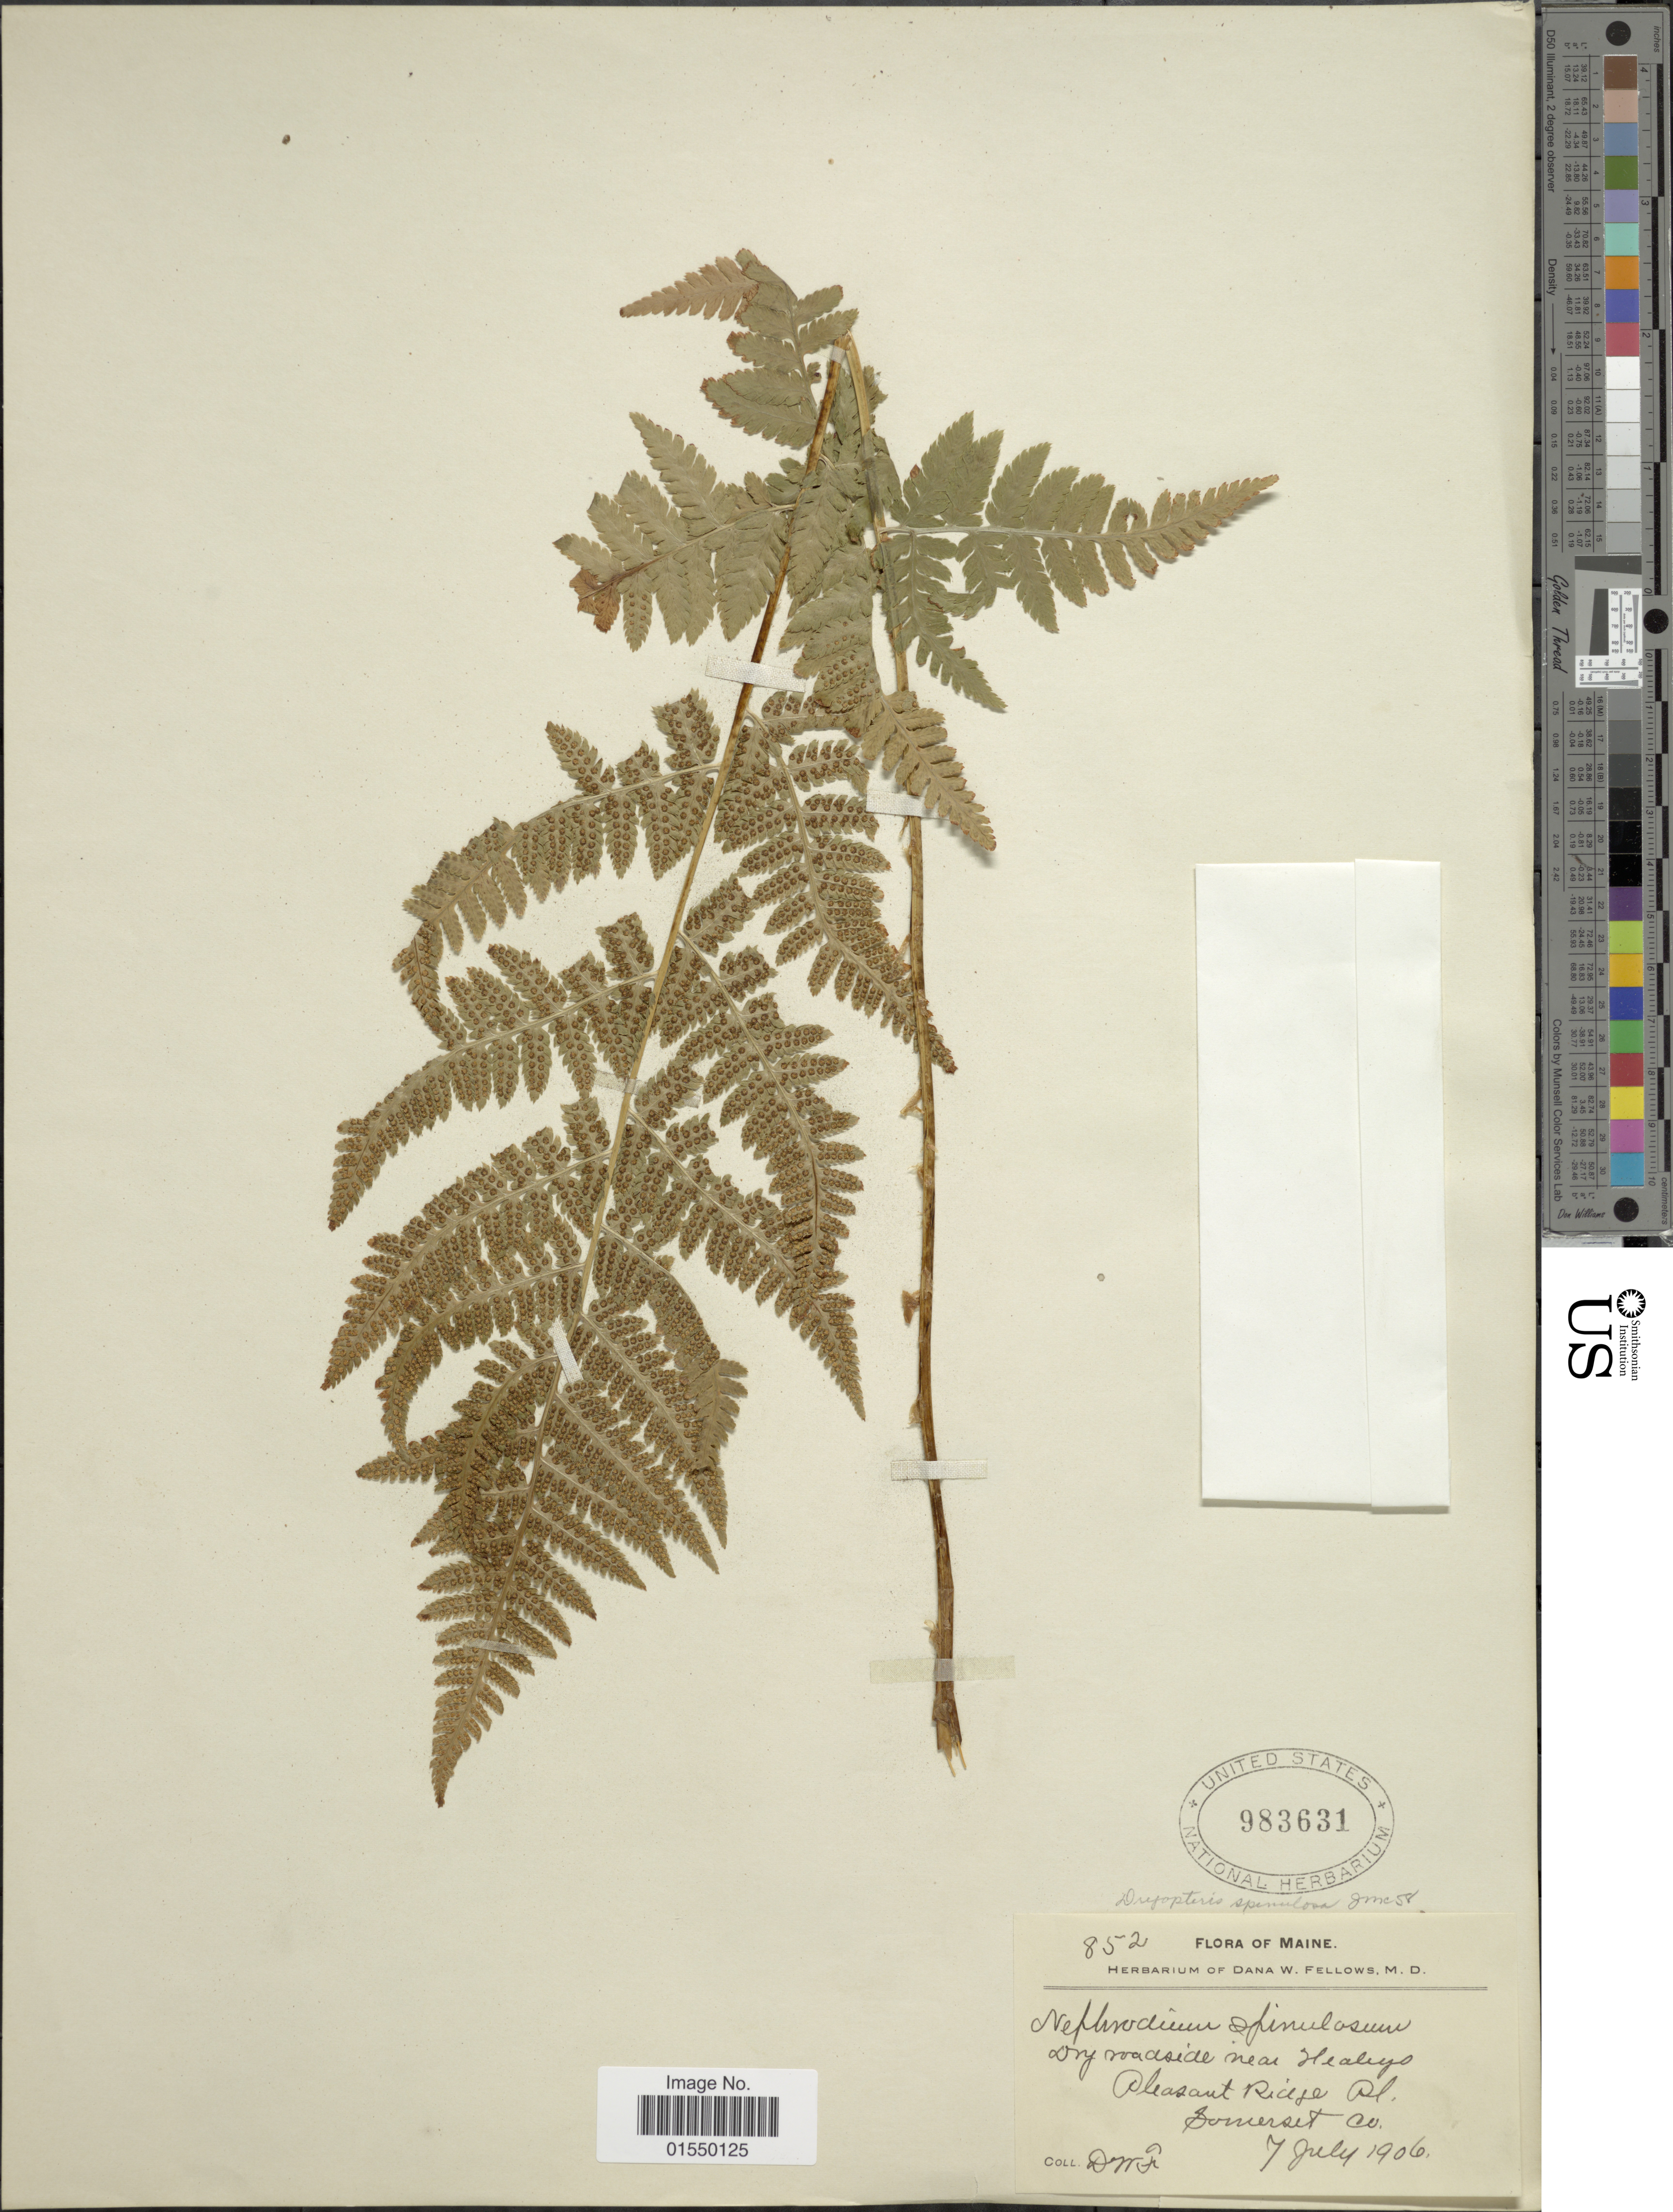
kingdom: Plantae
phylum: Tracheophyta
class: Polypodiopsida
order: Polypodiales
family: Dryopteridaceae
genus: Dryopteris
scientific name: Dryopteris carthusiana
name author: (Villars) H.P. Fuchs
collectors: D. W. Fellows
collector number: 852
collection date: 1906-07-07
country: United States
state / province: Maine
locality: Pleasant Ridge Pl., Somerset Co.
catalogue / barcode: US 983631